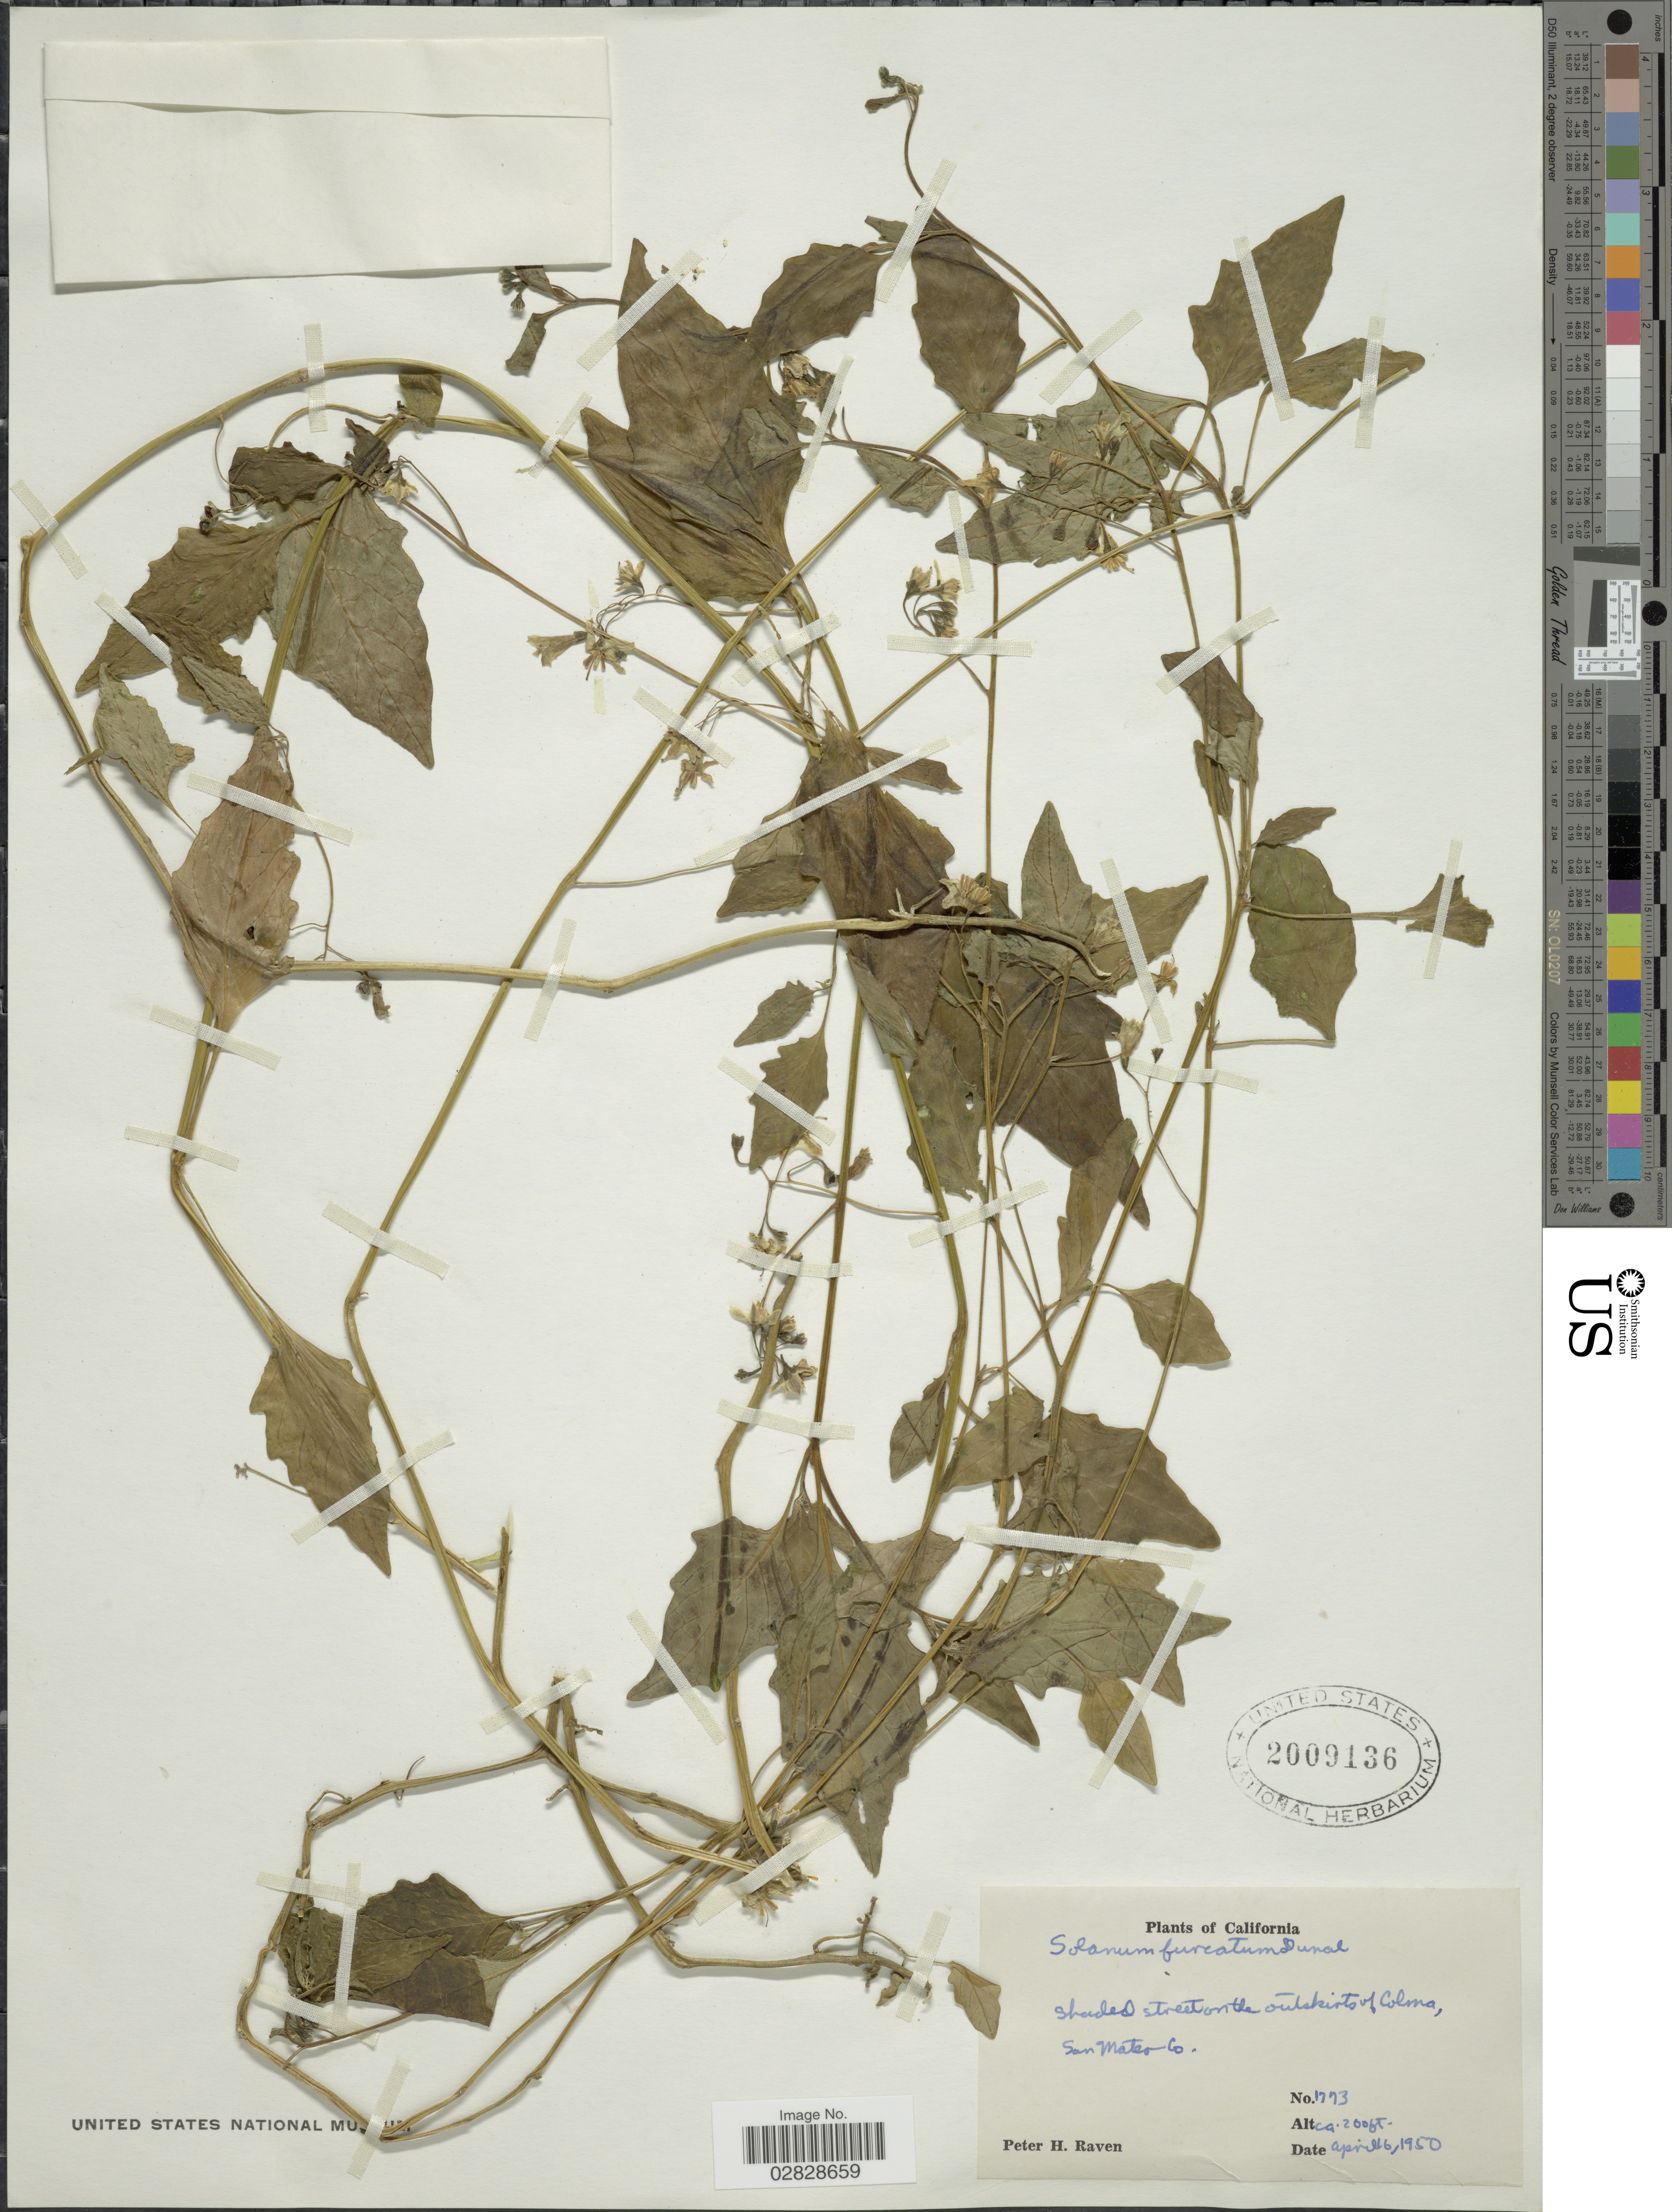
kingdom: Plantae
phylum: Tracheophyta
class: Magnoliopsida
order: Solanales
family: Solanaceae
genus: Solanum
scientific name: Solanum furcatum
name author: Dunal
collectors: P. Raven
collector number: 1793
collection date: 1950-04-06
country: United States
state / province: California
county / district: San Mateo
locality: Shaded street on the outskirts of Colma. San Mateo Co.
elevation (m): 61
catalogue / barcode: US 2009136